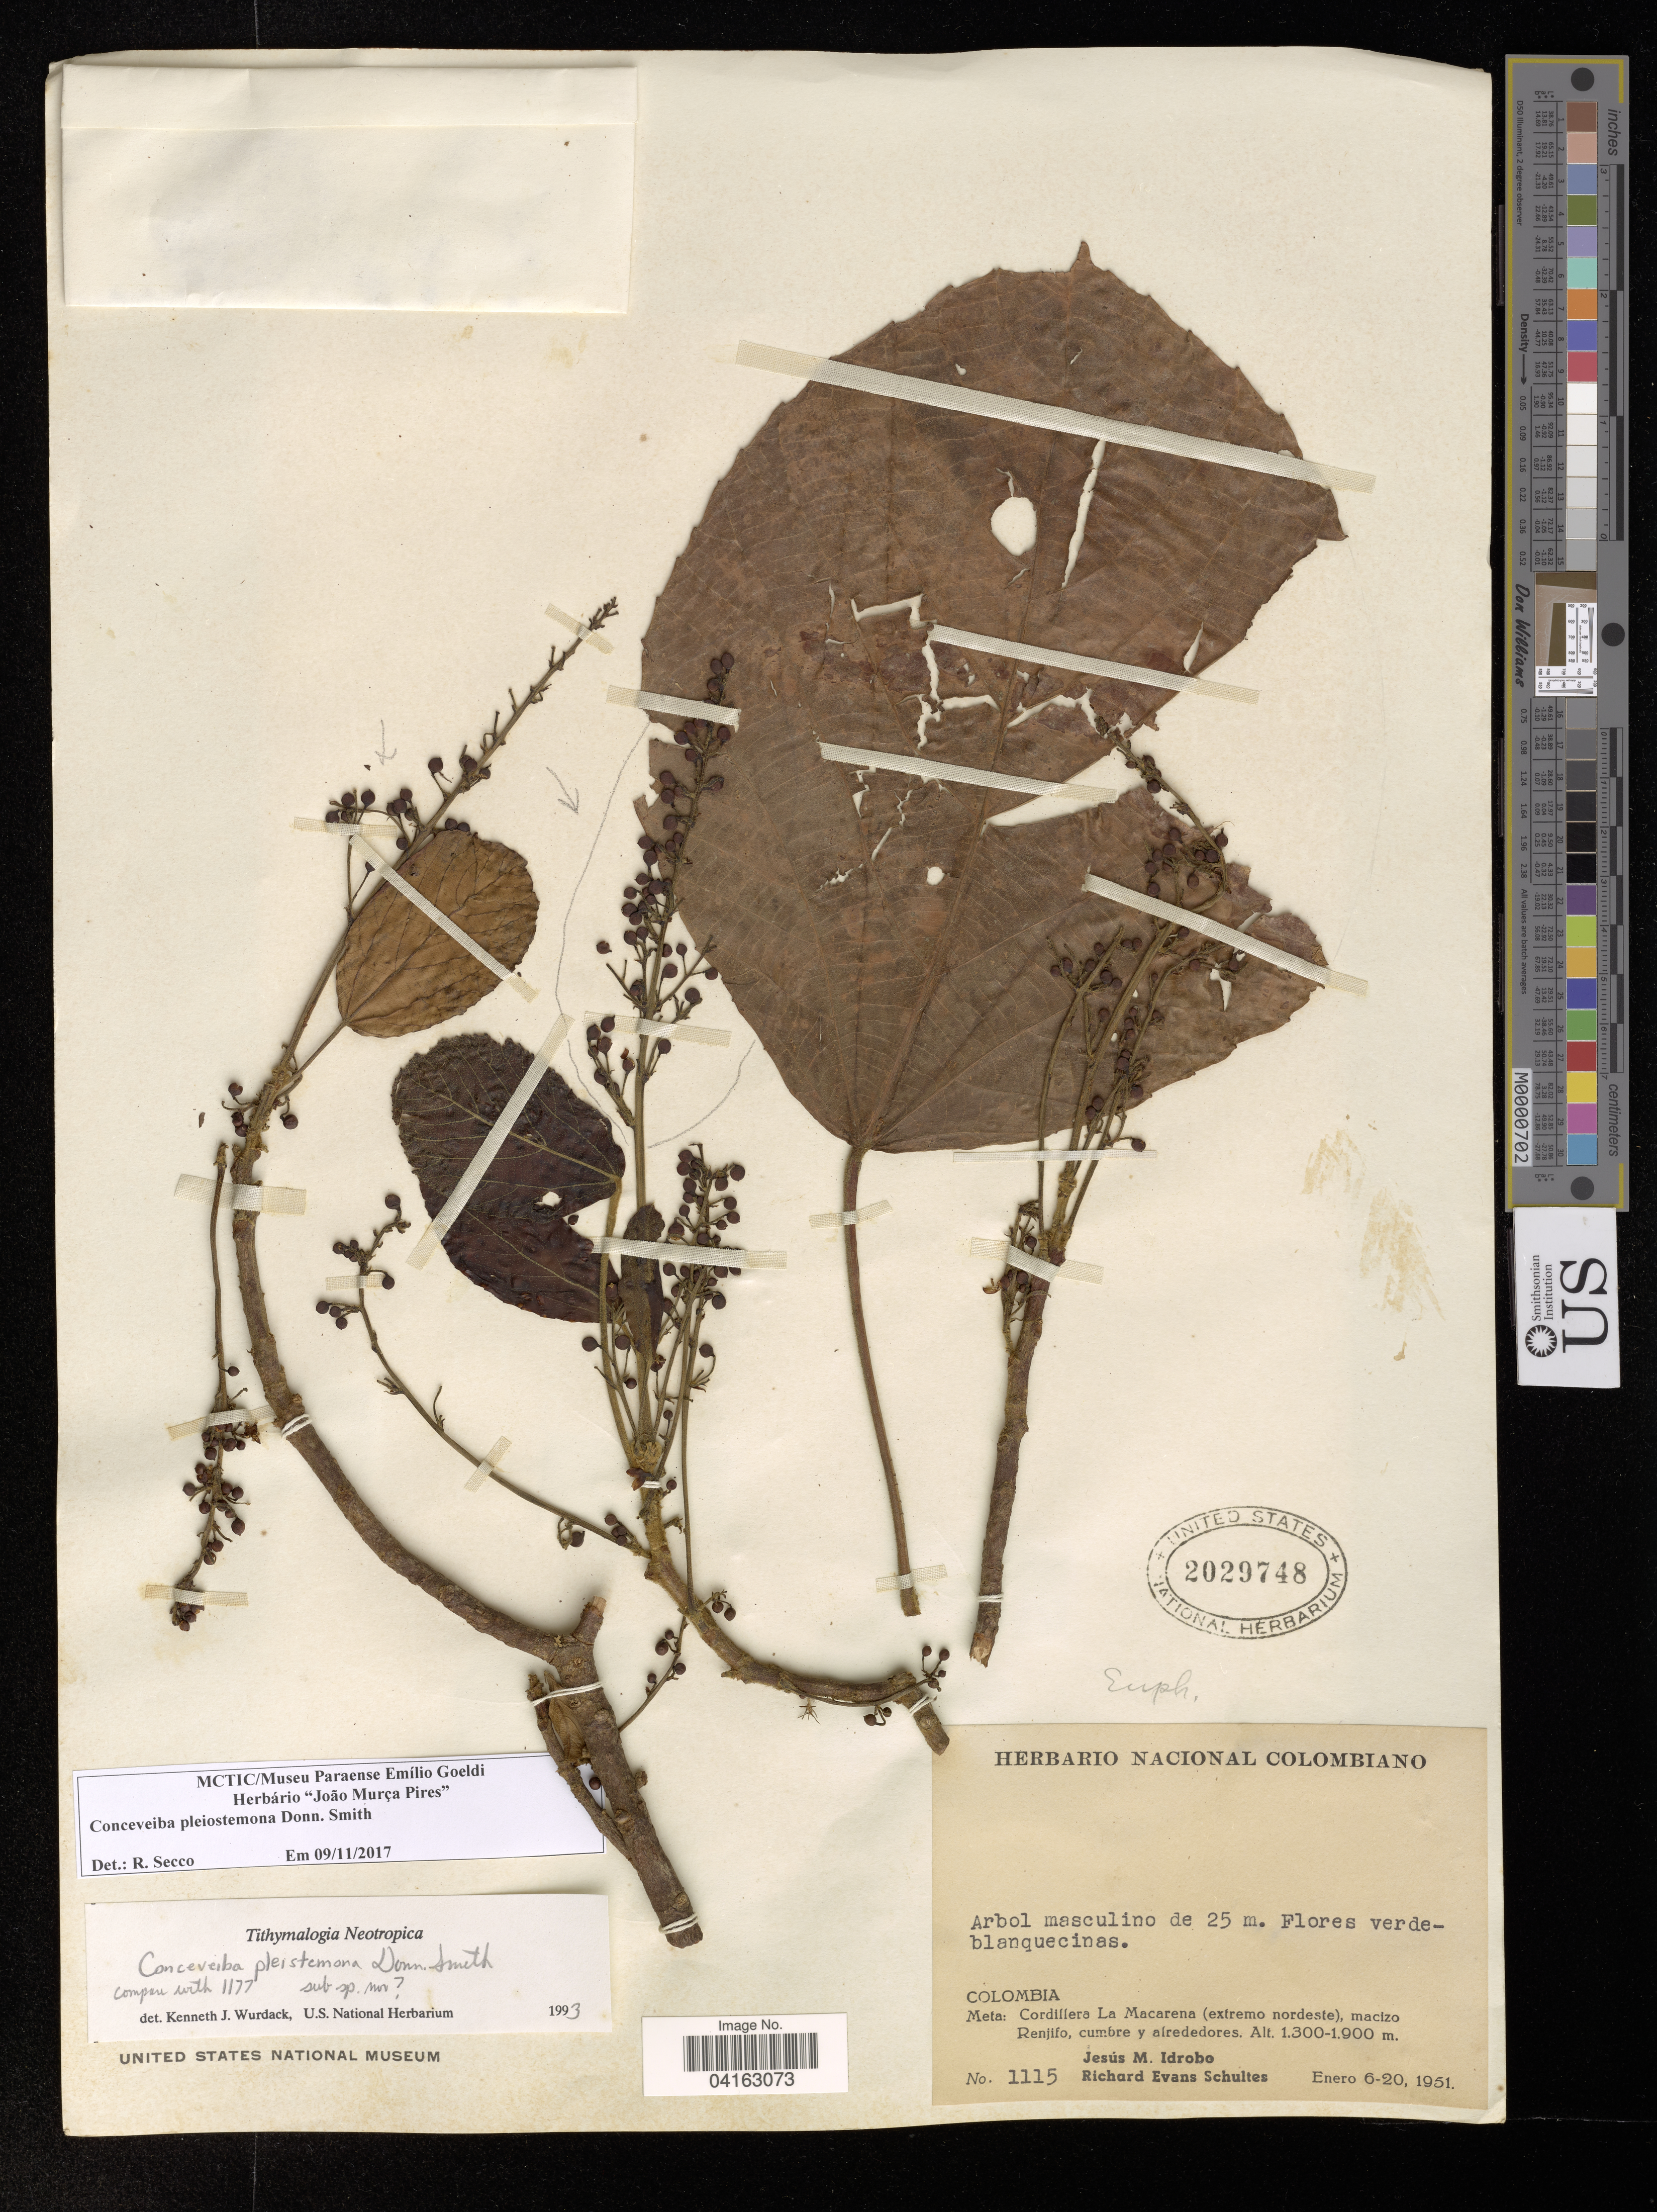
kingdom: Plantae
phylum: Tracheophyta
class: Magnoliopsida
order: Malpighiales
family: Euphorbiaceae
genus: Conceveiba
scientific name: Conceveiba pleiostemona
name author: Donn. Sm.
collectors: J. M. Idrobo & R. Schultes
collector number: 1115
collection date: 1951-01-06/1951-01-20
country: Colombia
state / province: Meta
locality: Cordillera La Macarena (extremo nordeste), macizo Renjifo, cumbre y alrededores.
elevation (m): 1.3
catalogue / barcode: US 2029748